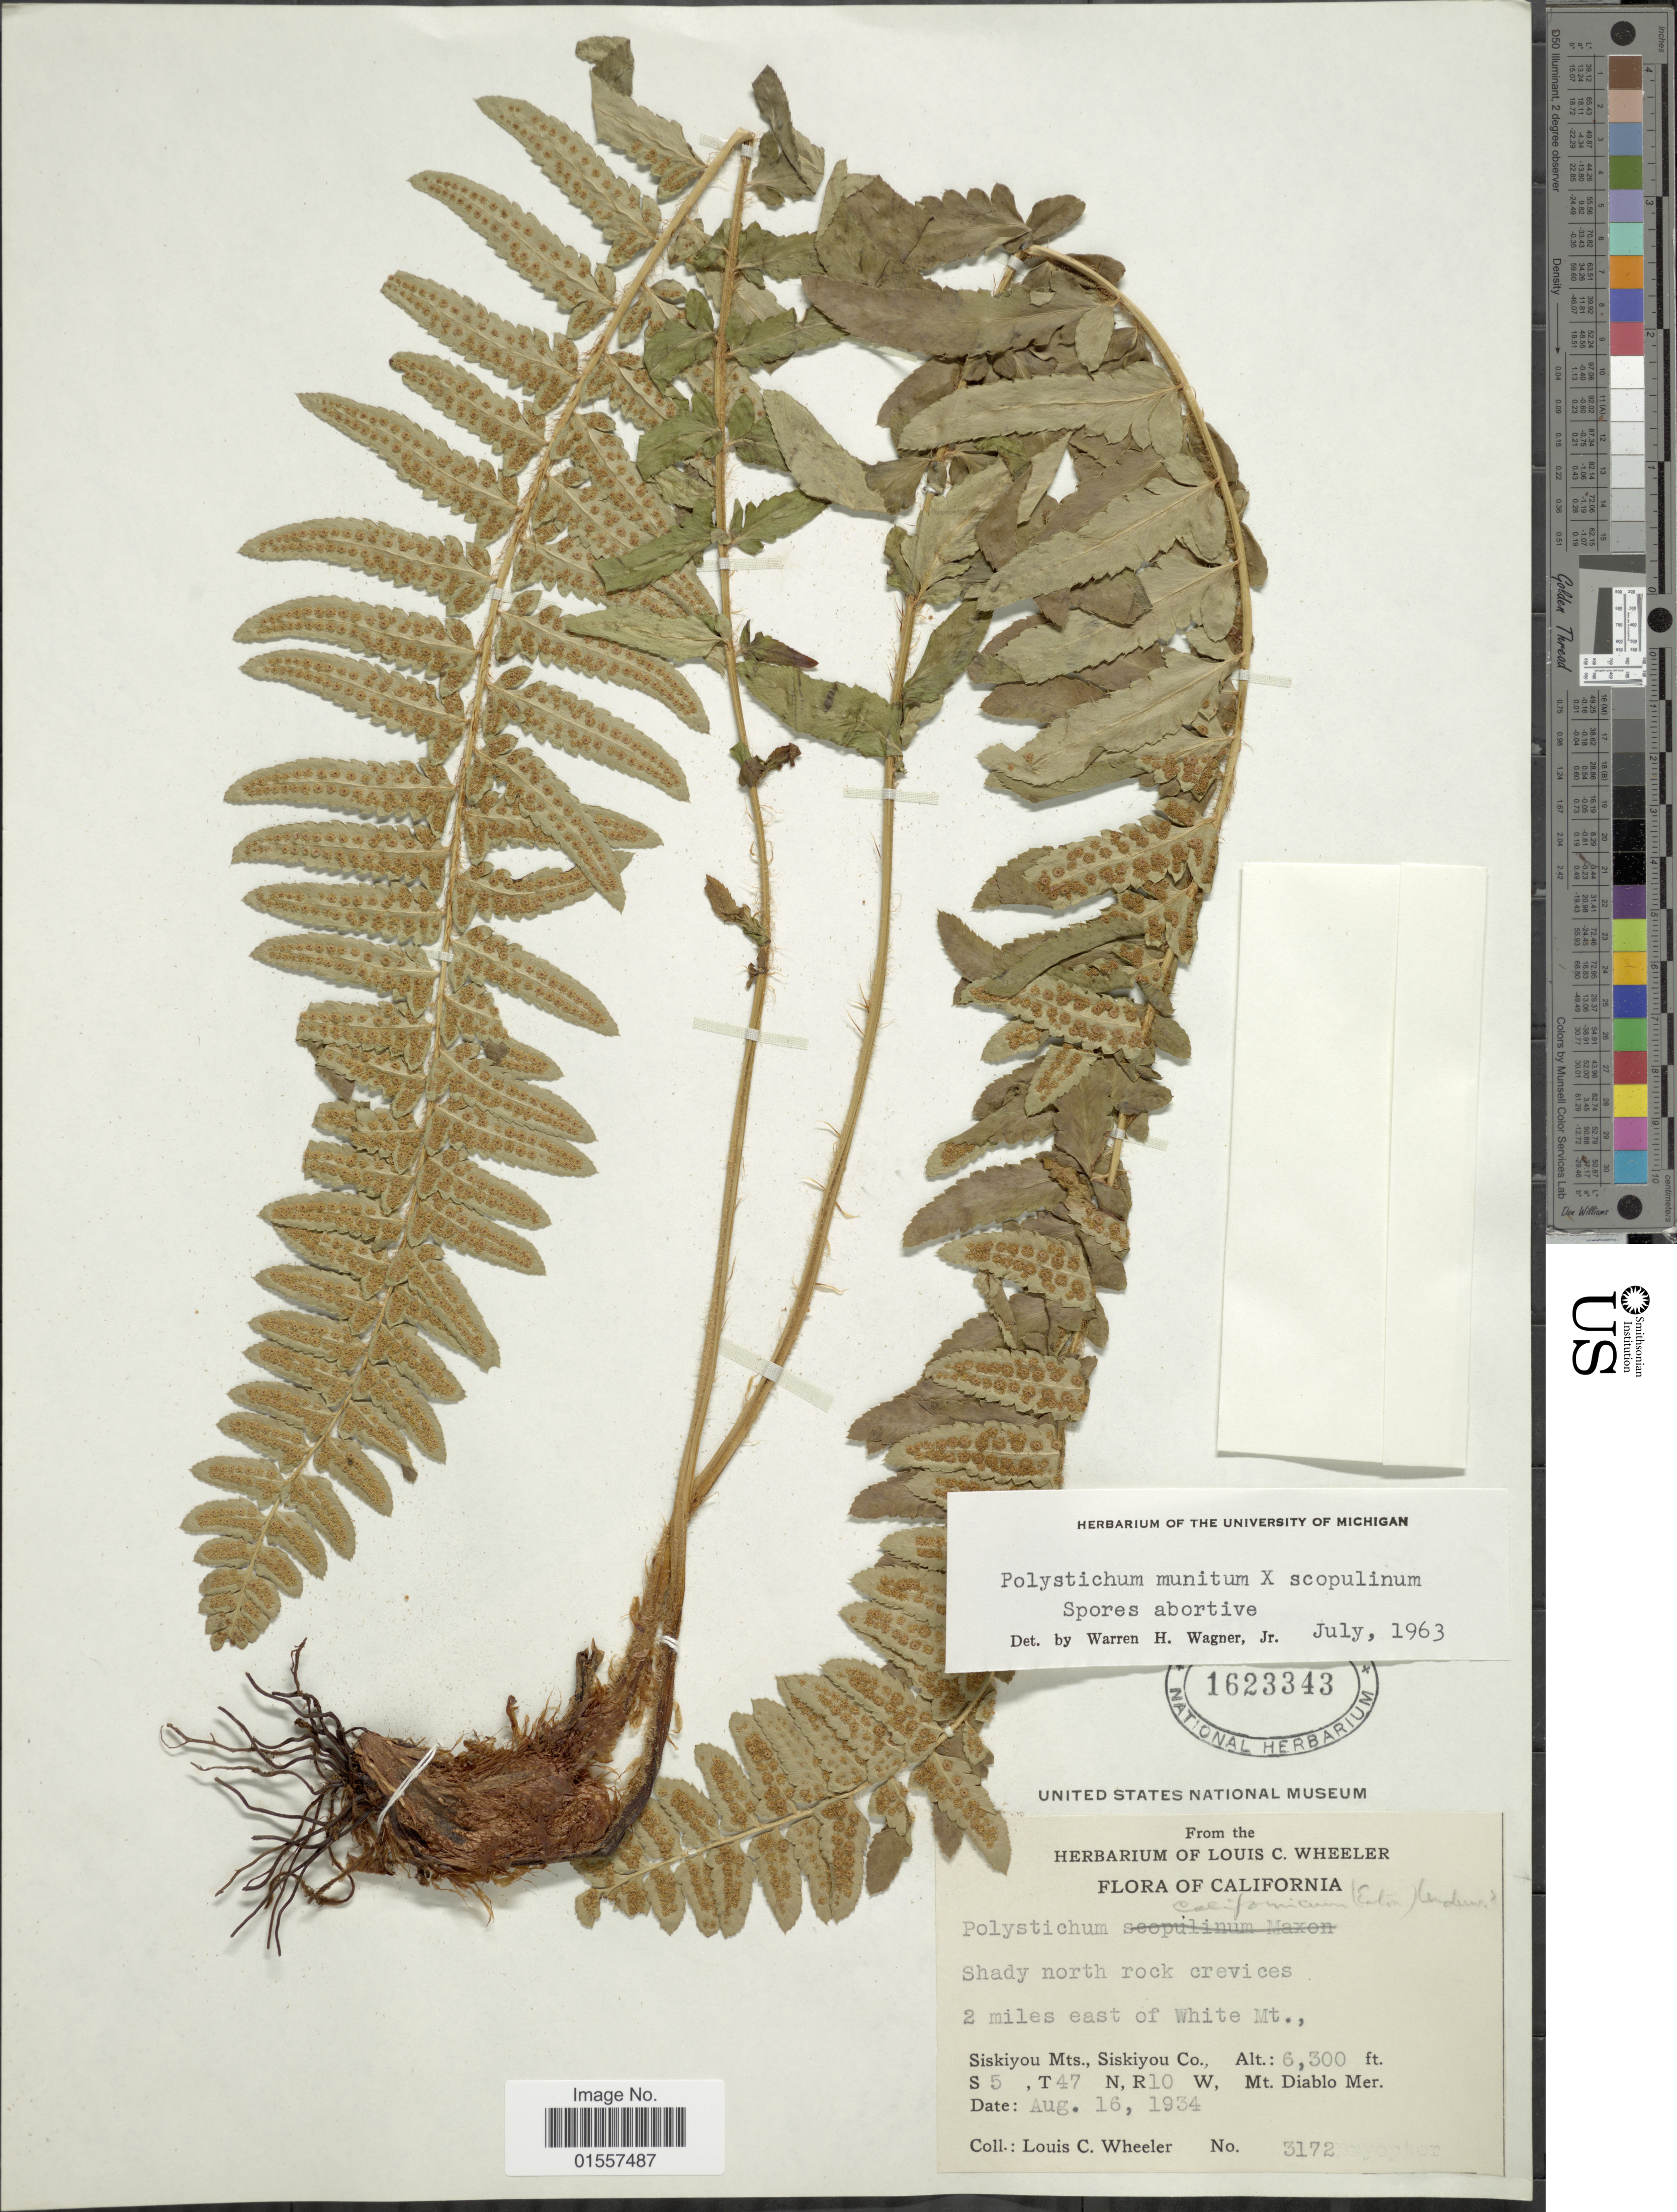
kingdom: Plantae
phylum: Tracheophyta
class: Polypodiopsida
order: Polypodiales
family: Dryopteridaceae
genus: Polystichum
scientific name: Polystichum munitum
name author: (Kaulf.) C. Presl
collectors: L. C. Wheeler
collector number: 3172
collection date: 1934-08-16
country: United States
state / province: California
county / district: Siskiyou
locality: California, 2 miles east of White Mt., Siskiyou Mts., Siskiyou Co. Mt. Diablo Mer.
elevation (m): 1920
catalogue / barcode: US 1623343